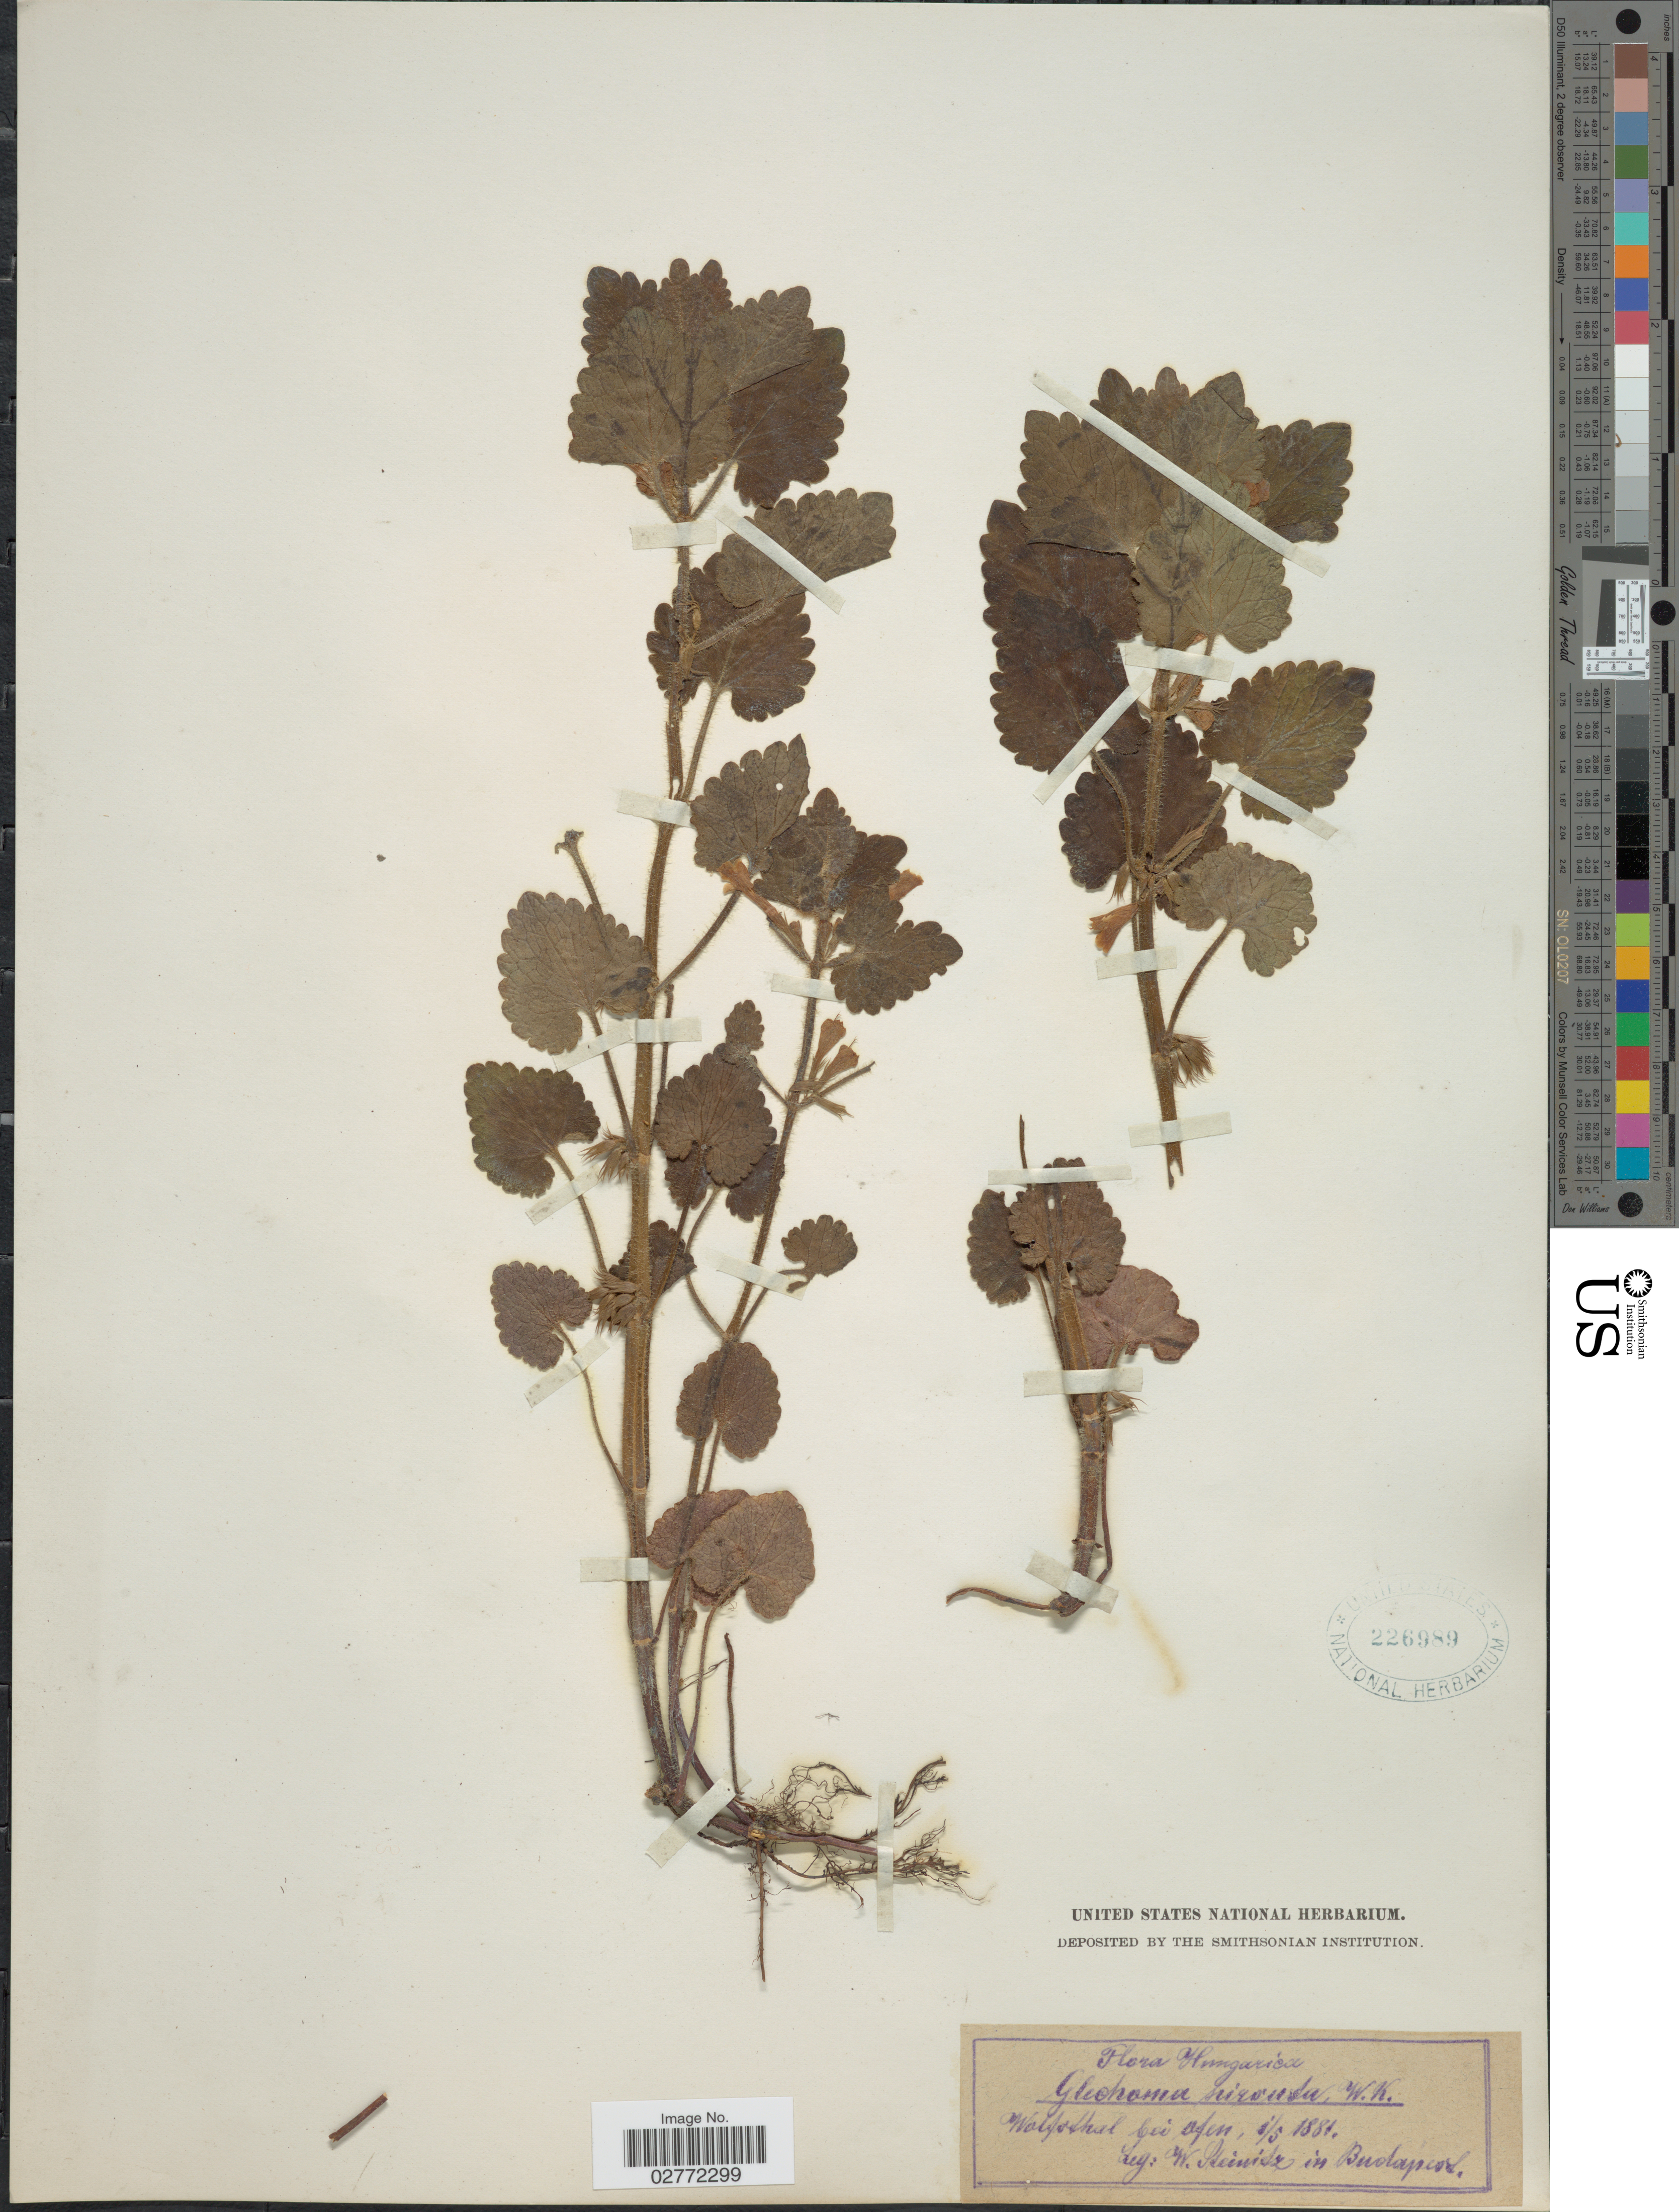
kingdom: Plantae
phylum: Tracheophyta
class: Magnoliopsida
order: Lamiales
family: Lamiaceae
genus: Glechoma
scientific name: Glechoma hirsuta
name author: Waldst. & Kit.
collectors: W. Steinitz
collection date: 1881-05-03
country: Hungary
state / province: Budapest, Capital District of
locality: Walforthal bei ofen. [interpreted]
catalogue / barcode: US 226989